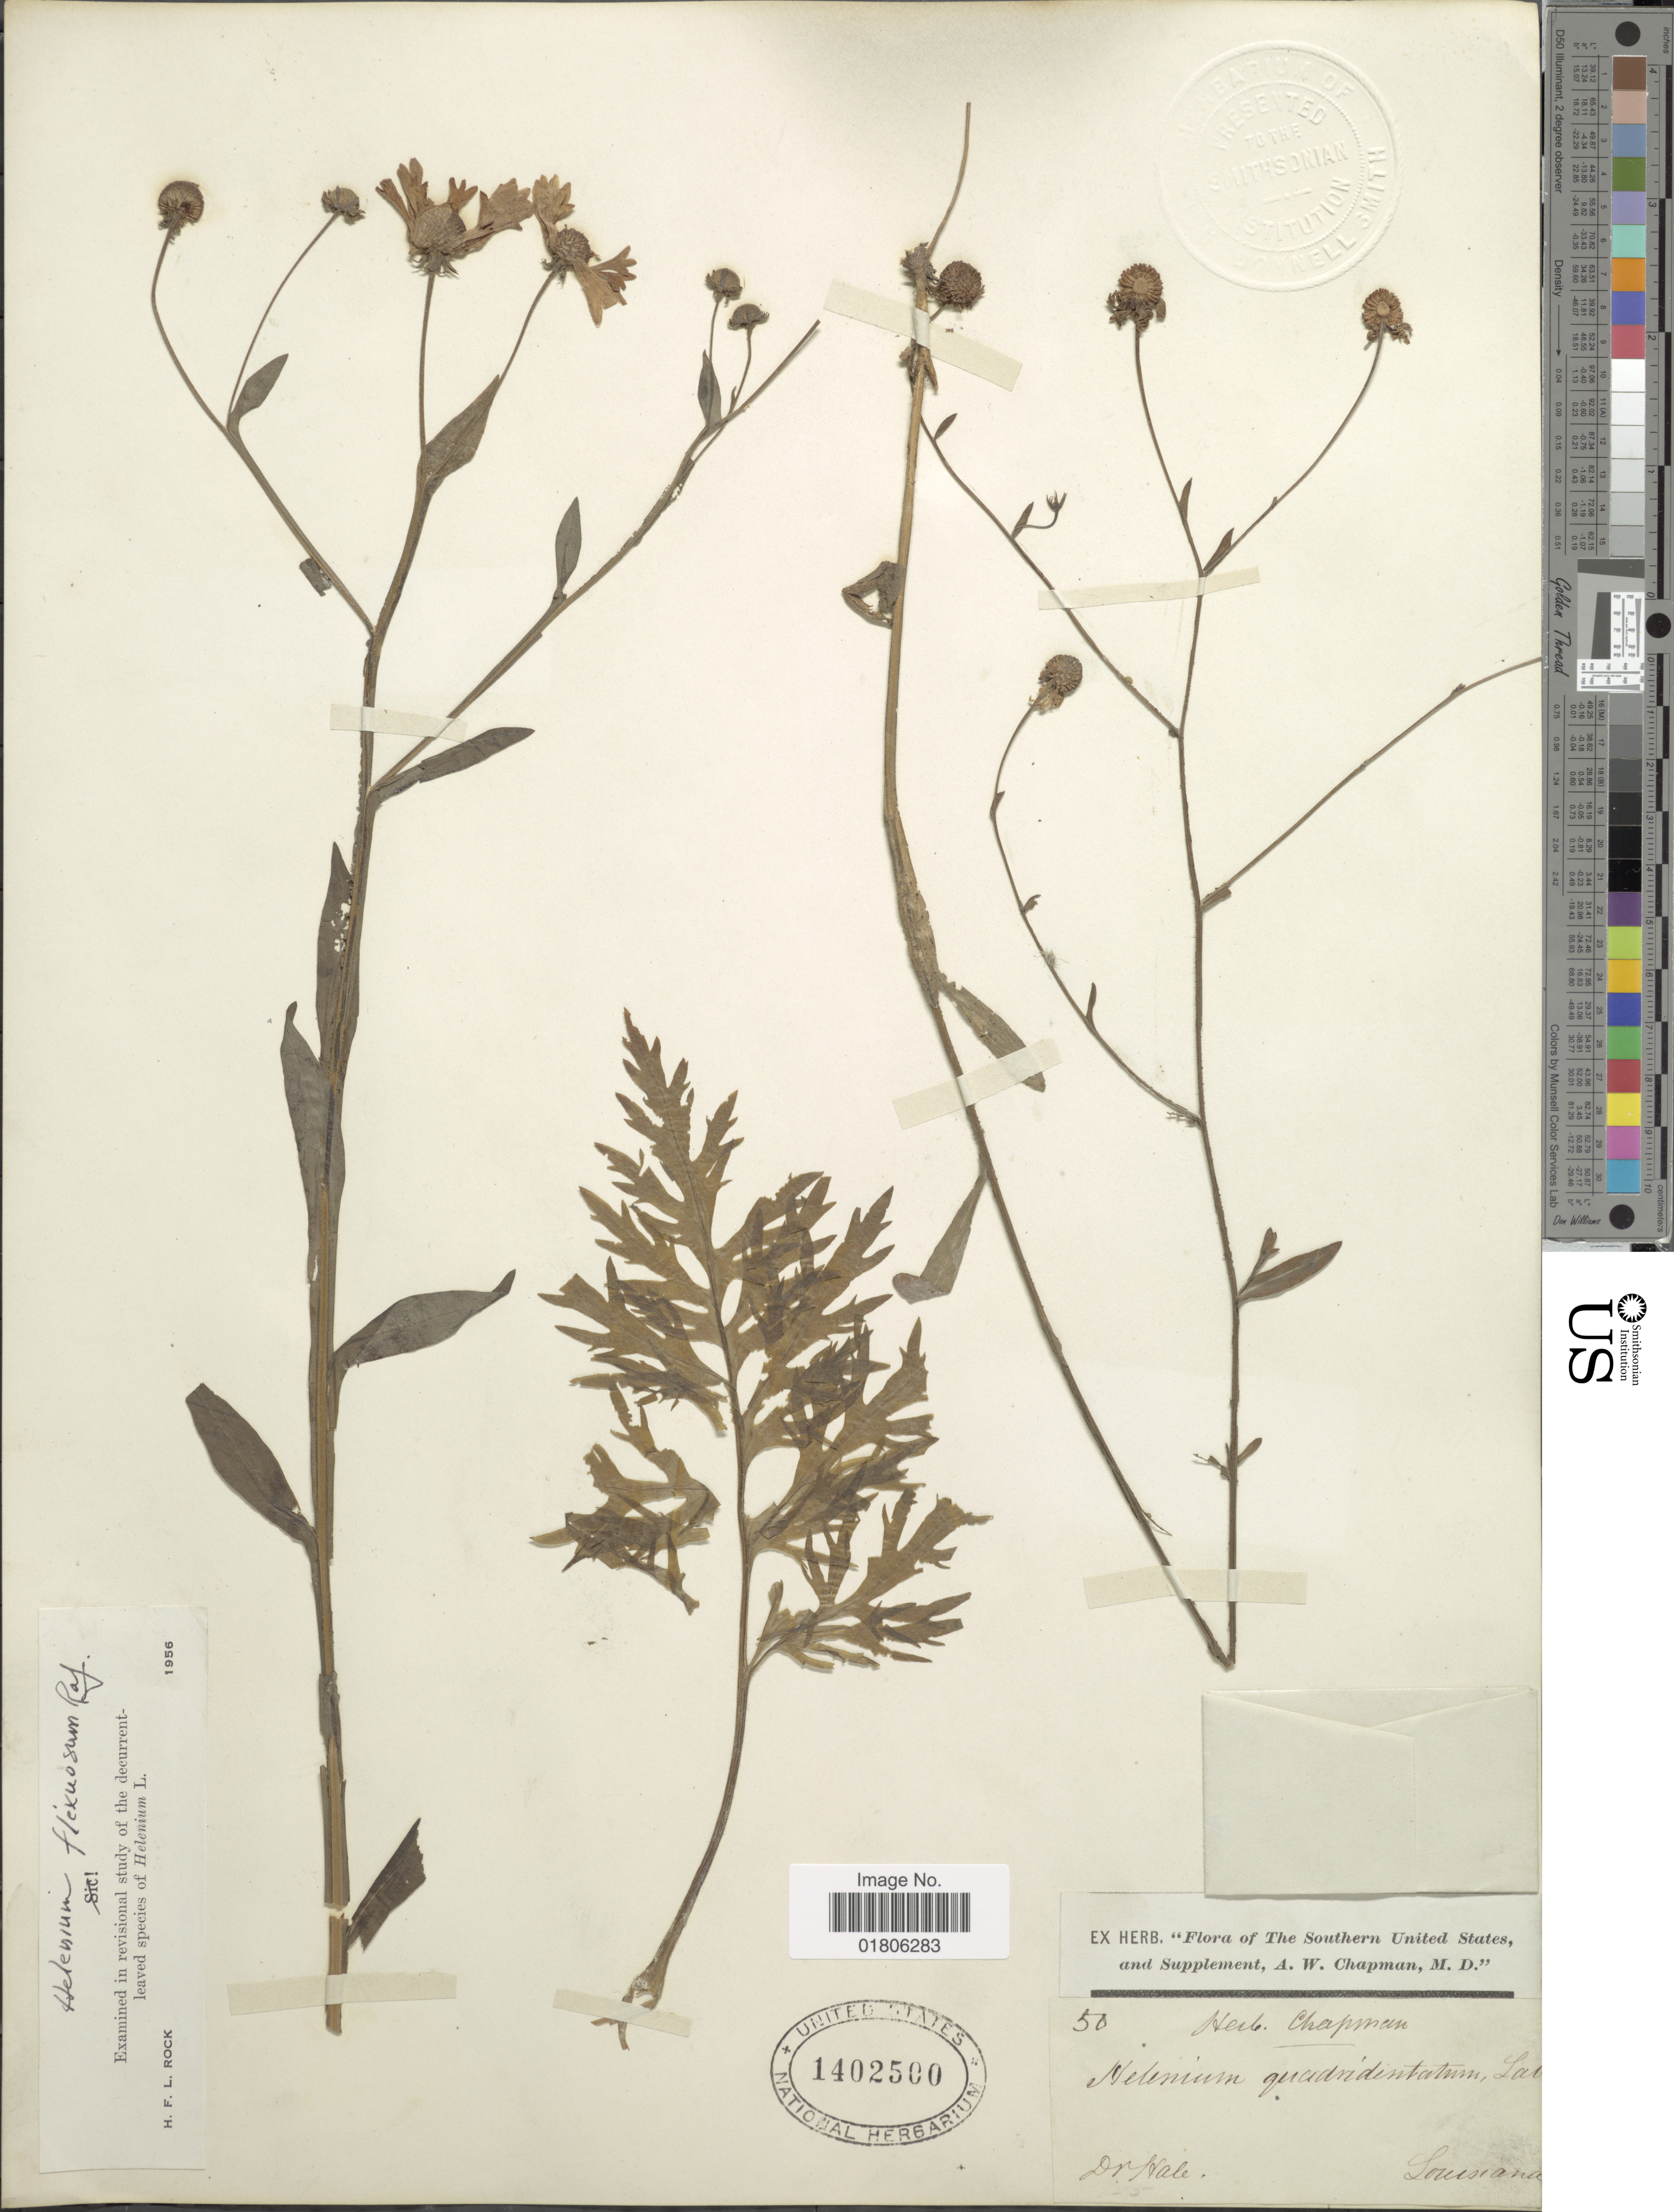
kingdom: Plantae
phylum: Tracheophyta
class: Magnoliopsida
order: Asterales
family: Asteraceae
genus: Helenium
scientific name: Helenium flexuosum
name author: Raf.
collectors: -- Hale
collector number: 50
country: United States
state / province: Louisiana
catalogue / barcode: US 1402500